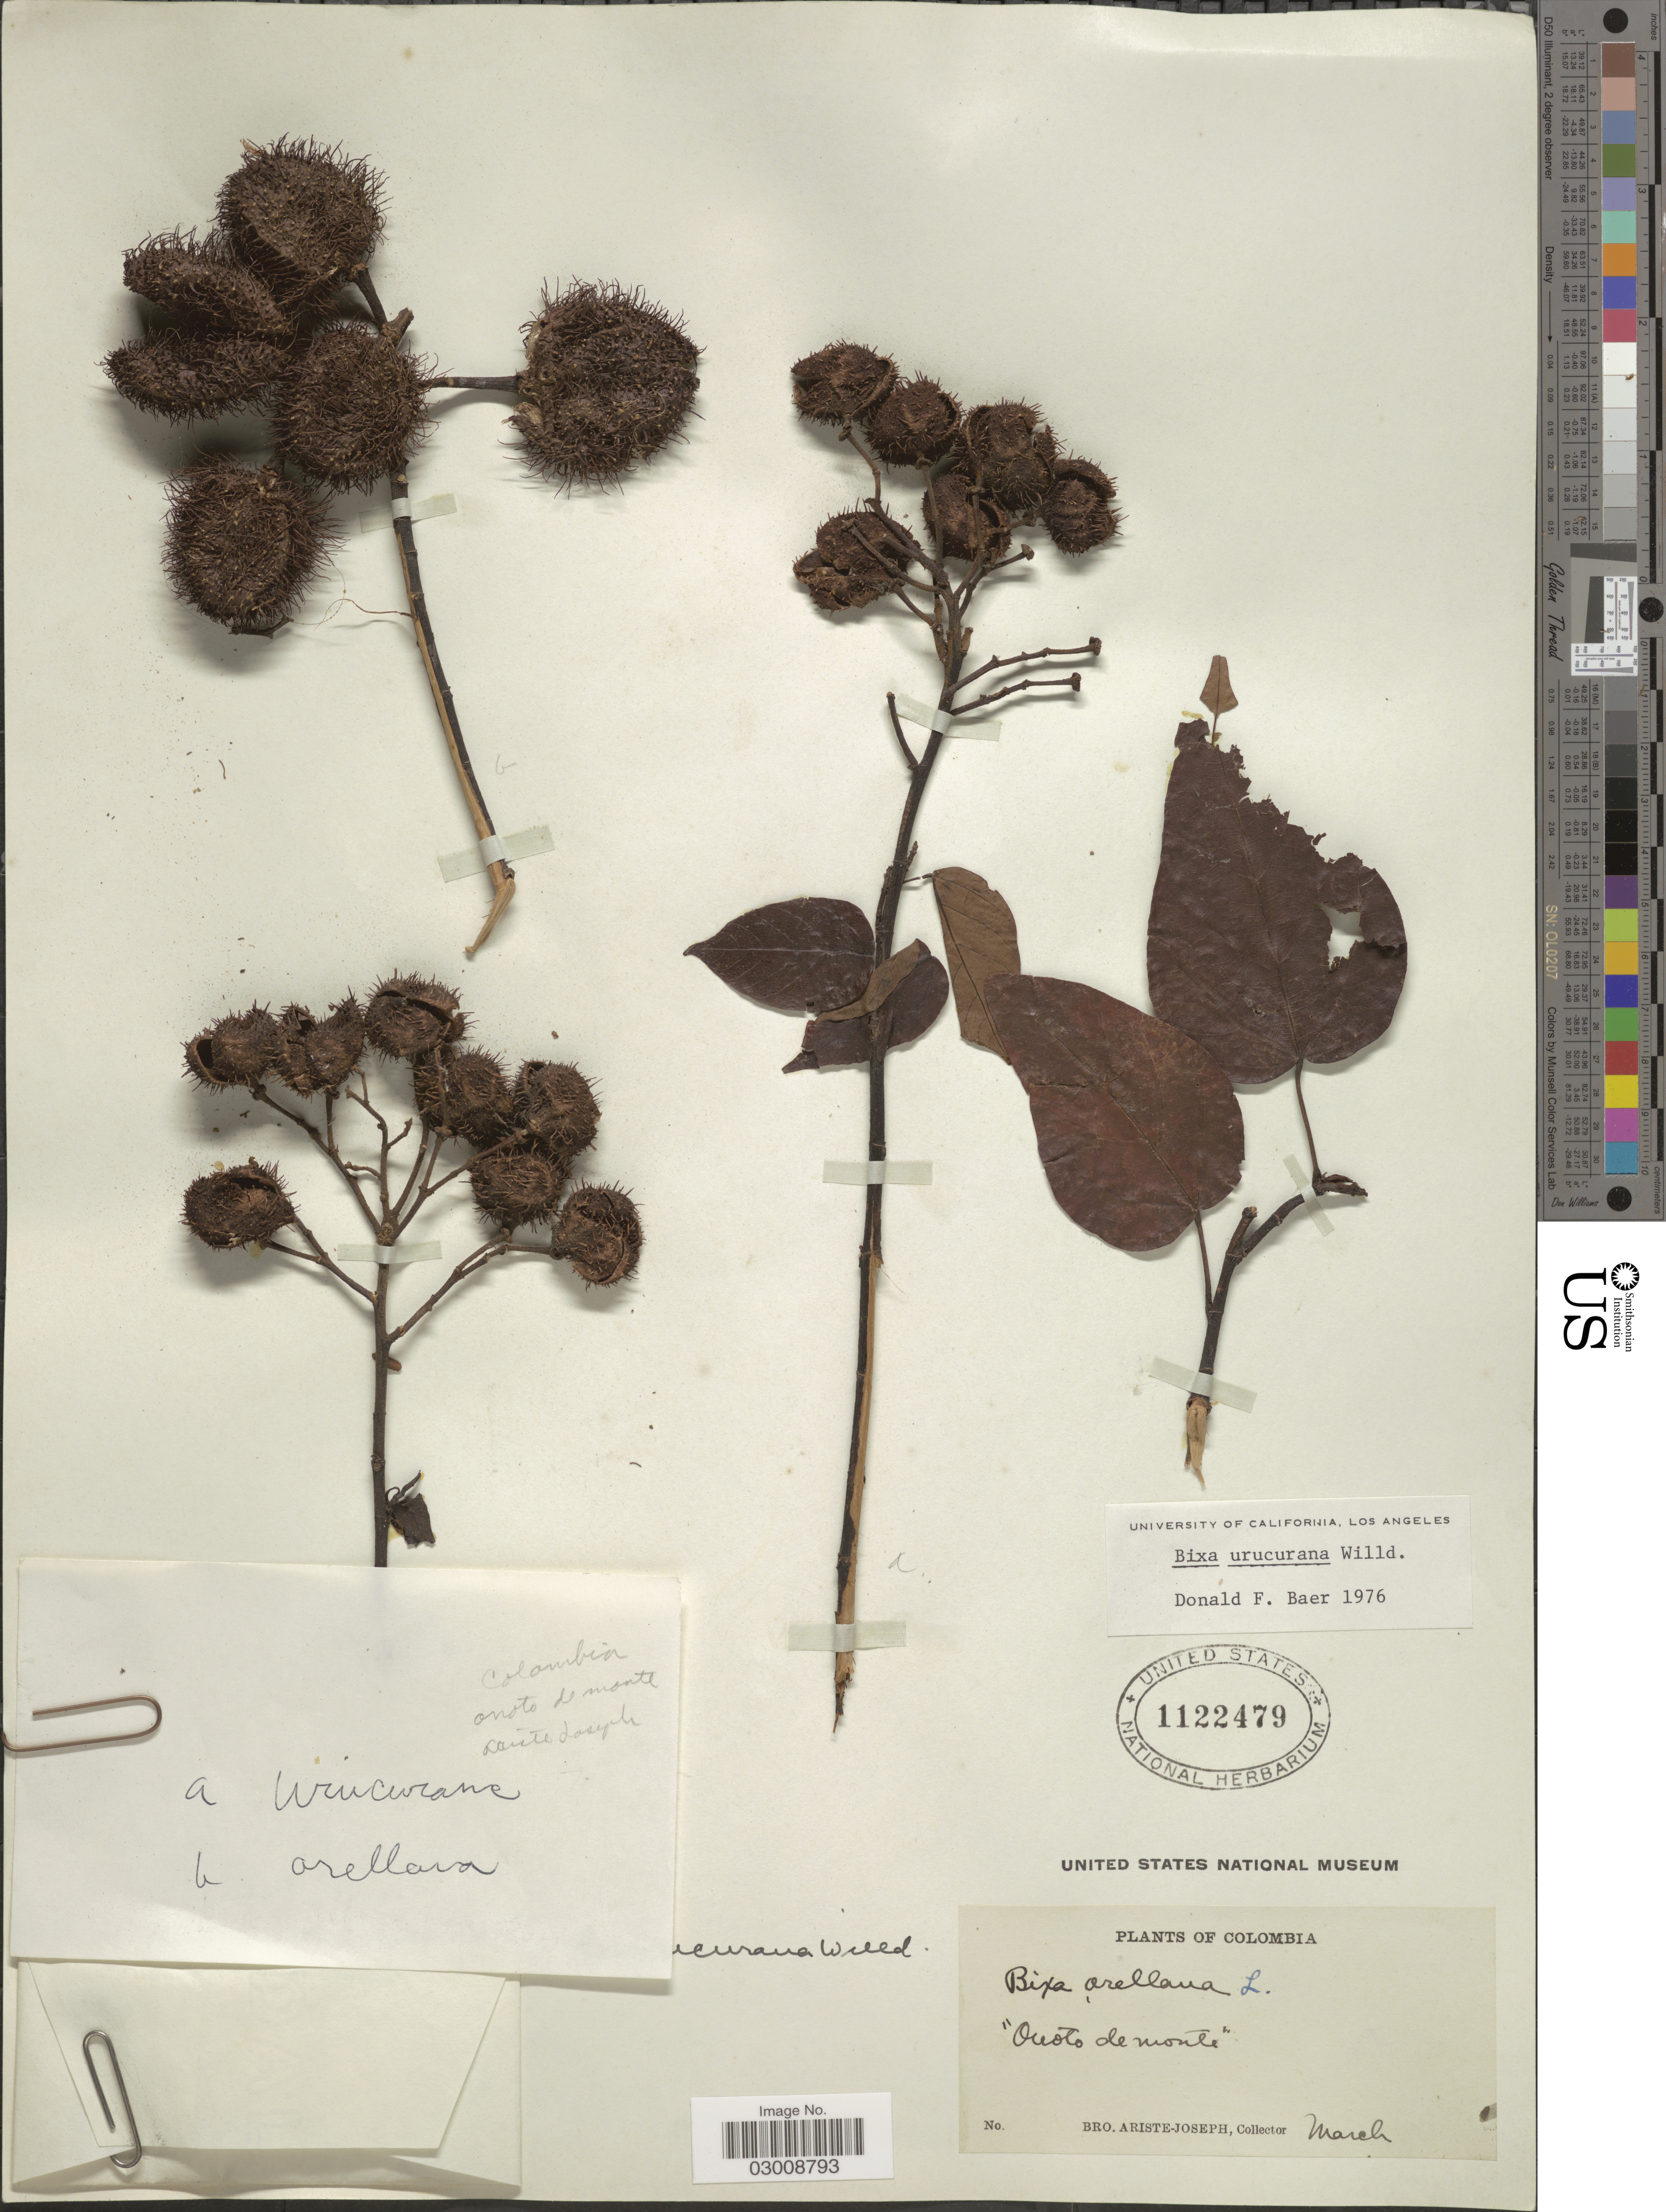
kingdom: Plantae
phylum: Tracheophyta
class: Magnoliopsida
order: Malvales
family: Bixaceae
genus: Bixa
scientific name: Bixa urucurana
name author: Willd.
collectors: Bro. Ariste-Joseph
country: Colombia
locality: Onoto de monte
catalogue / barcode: US 1122479